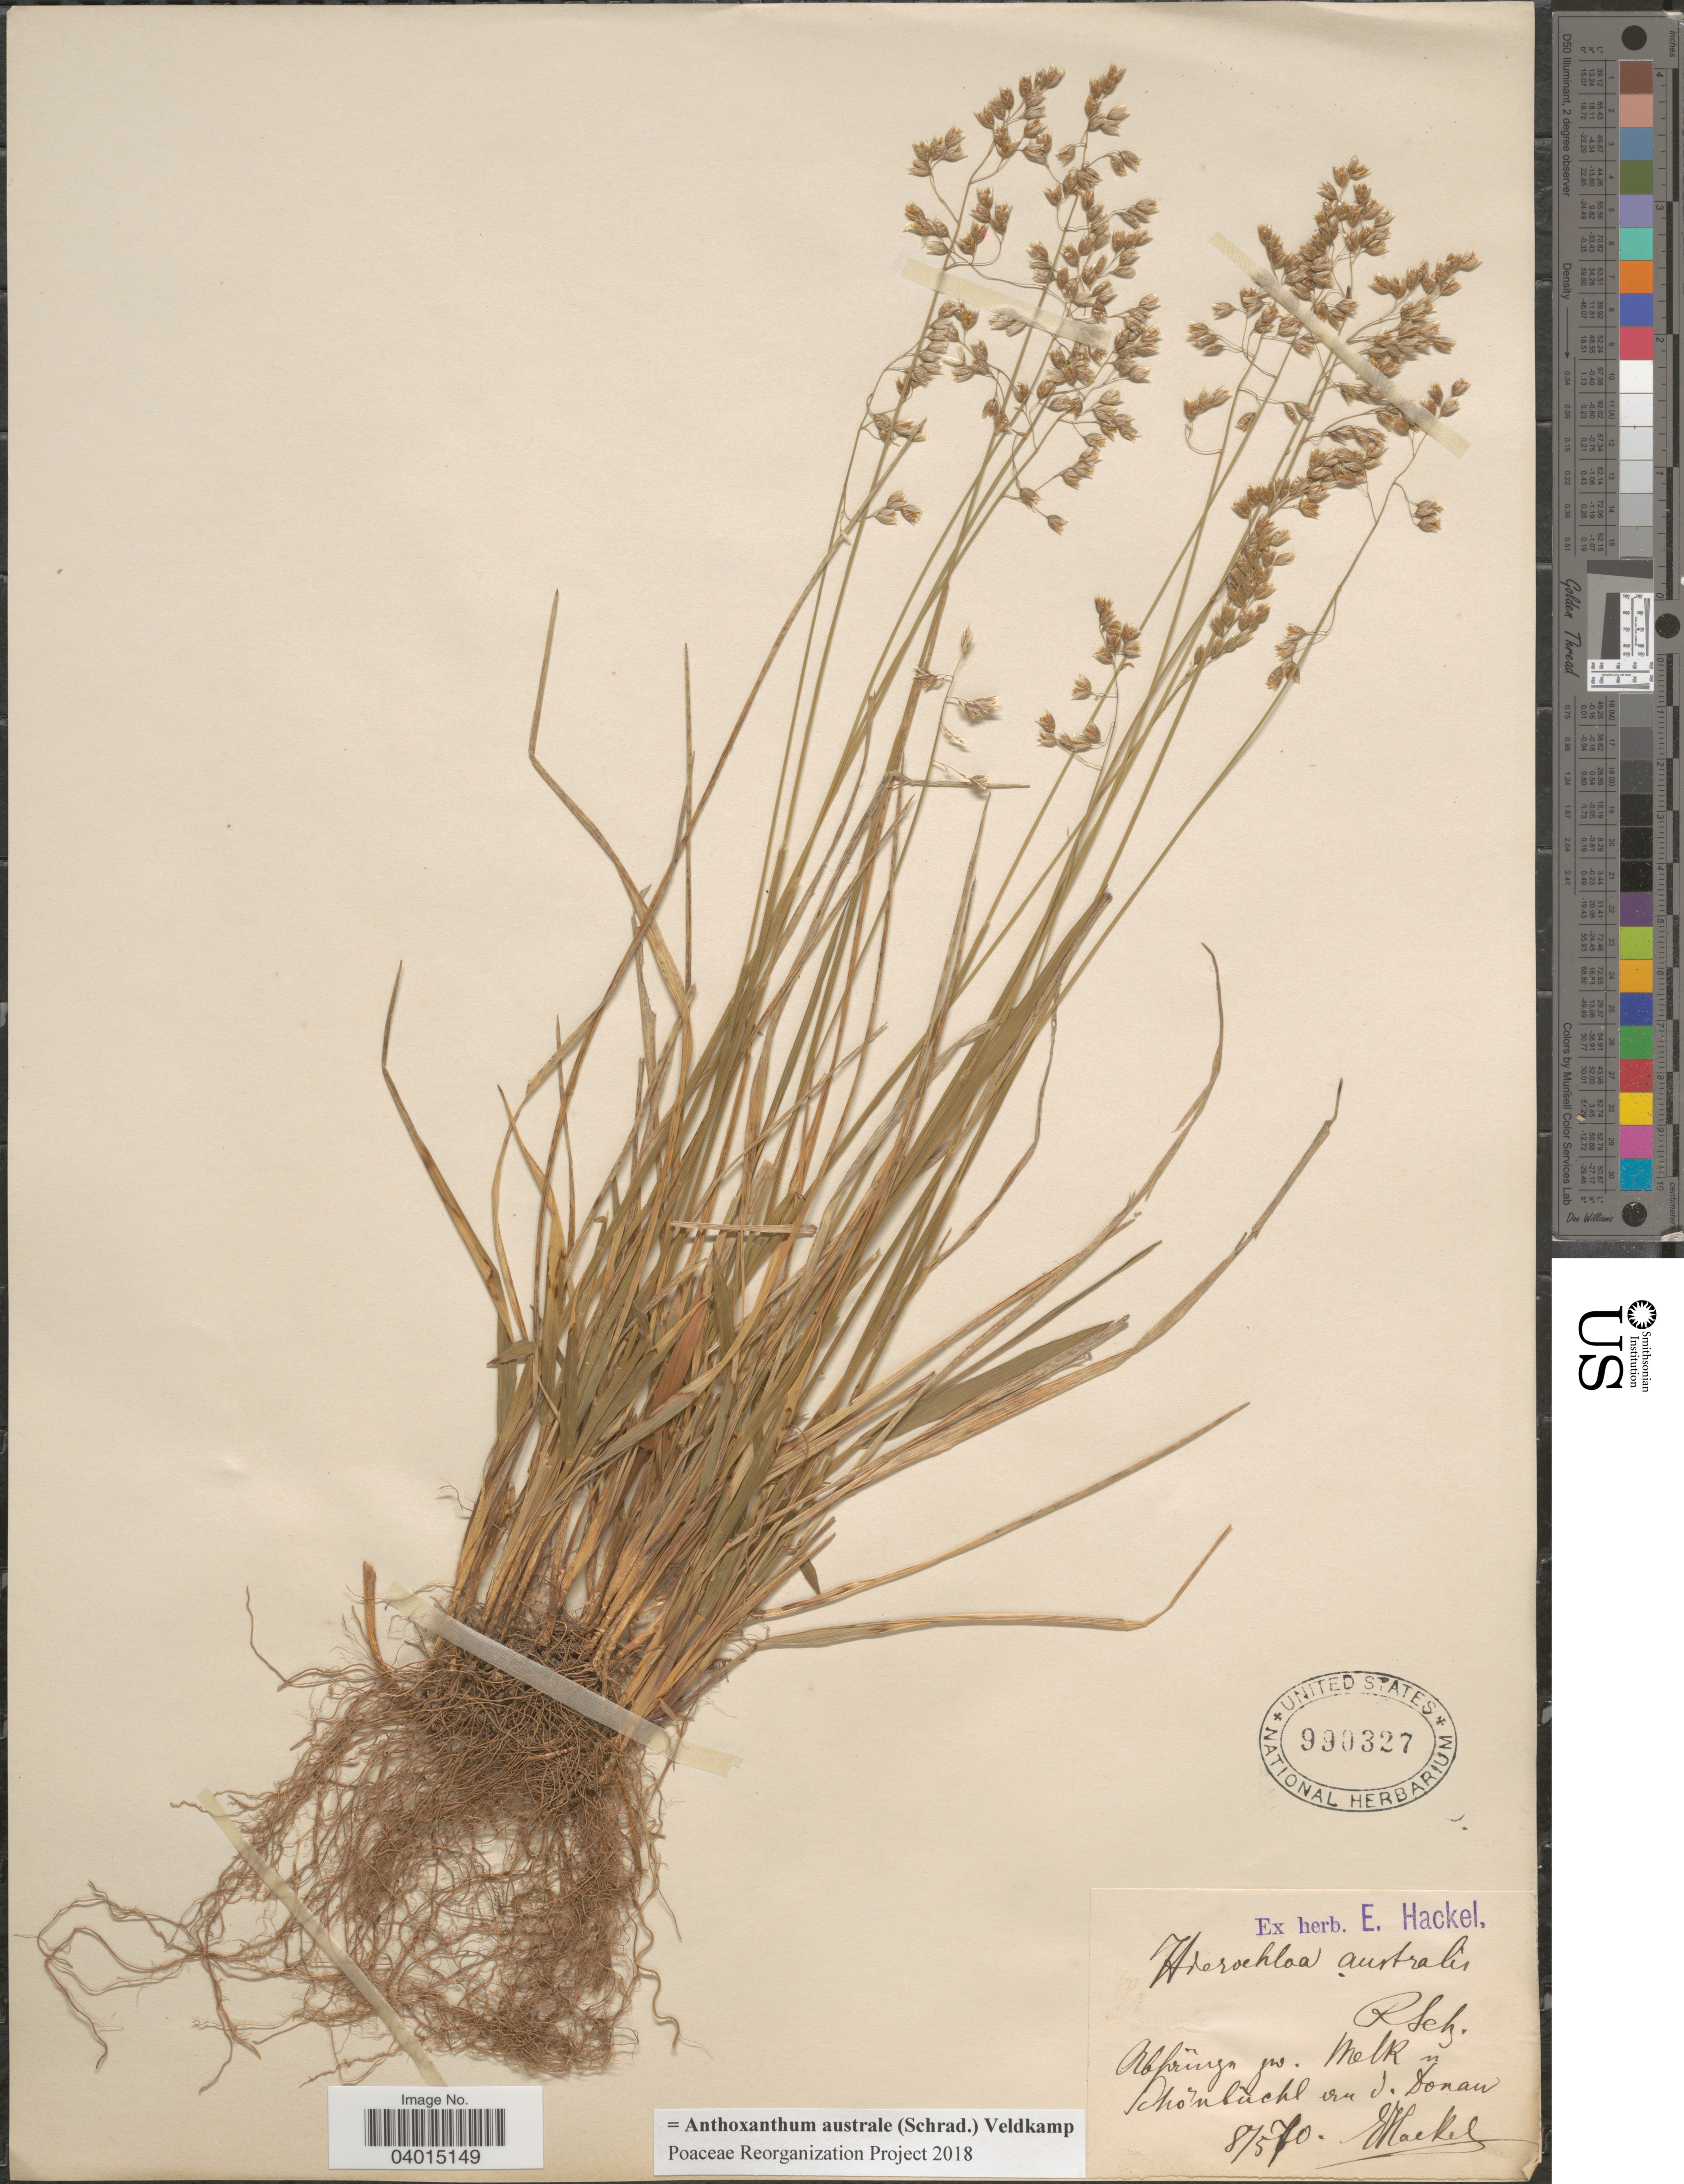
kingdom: Plantae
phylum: Tracheophyta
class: Liliopsida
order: Poales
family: Poaceae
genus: Anthoxanthum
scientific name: Anthoxanthum australe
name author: (Schrad.) Veldkamp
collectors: E. Hackel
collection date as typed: Transcribed d/m/y: 8/5/70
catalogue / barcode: US 990327